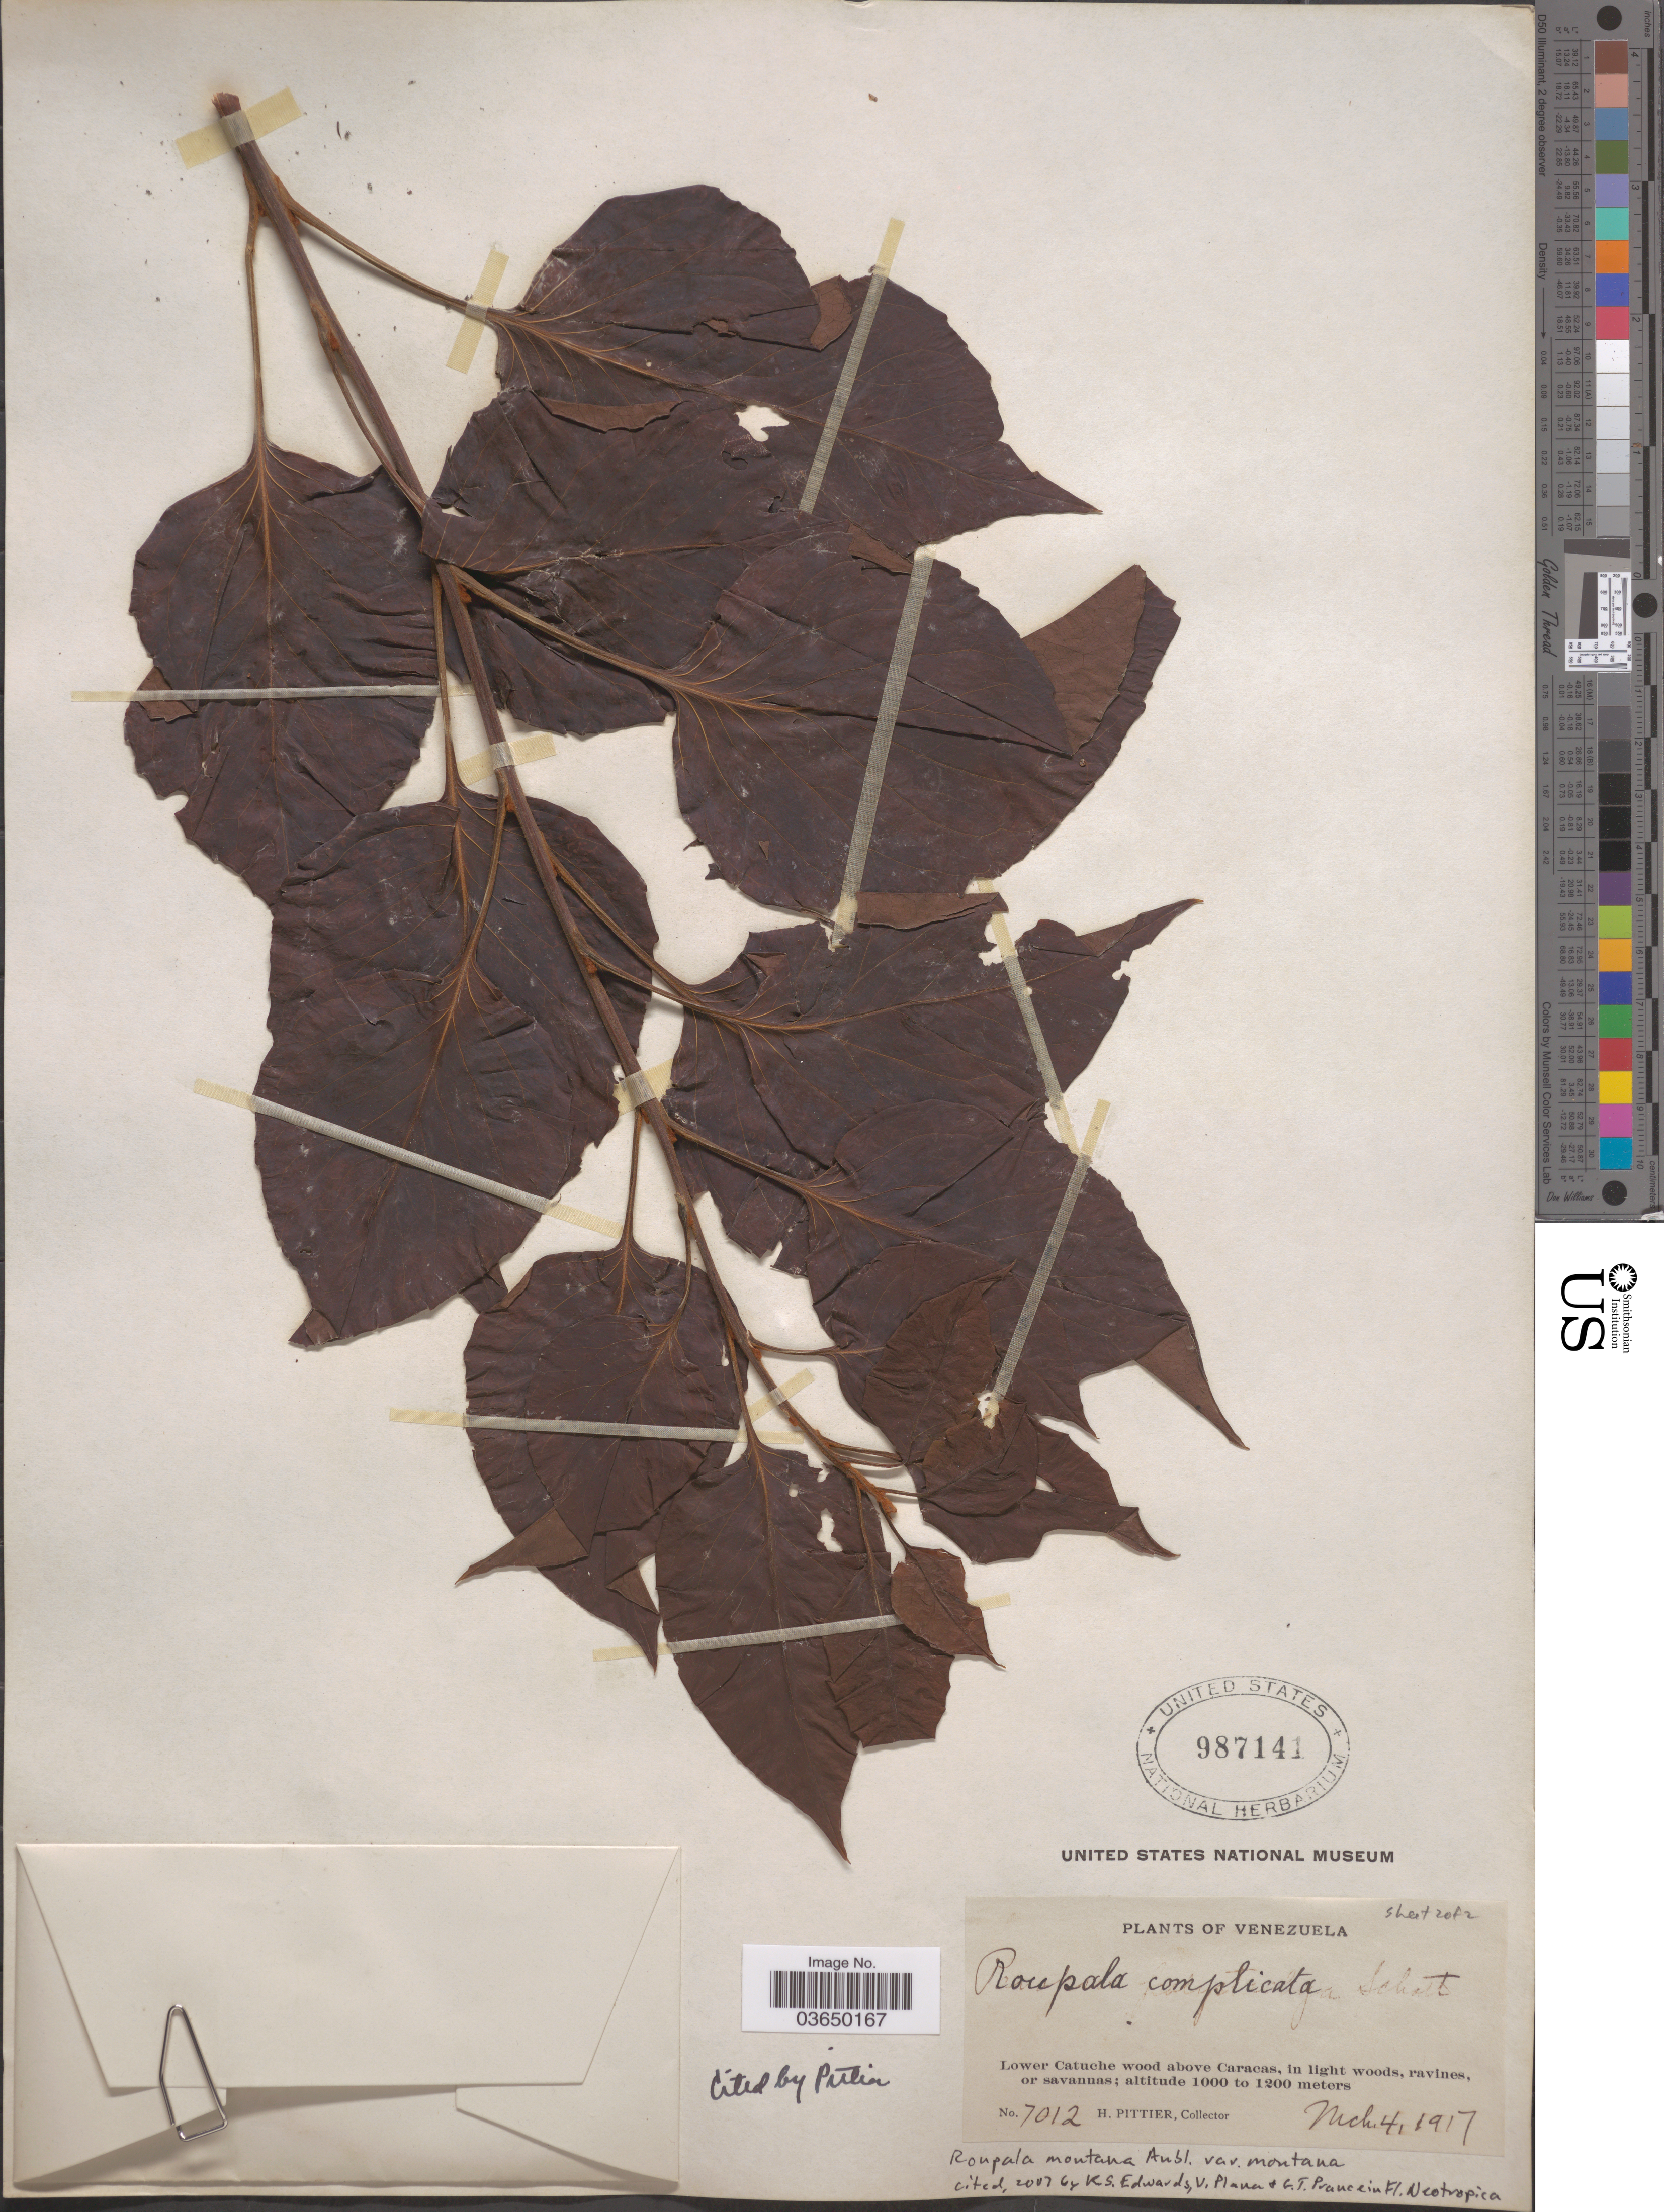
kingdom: Plantae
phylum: Tracheophyta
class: Magnoliopsida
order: Proteales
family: Proteaceae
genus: Roupala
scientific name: Roupala montana var. montana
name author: Aubl.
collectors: H. F. Pittier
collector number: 7012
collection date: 1917-03-04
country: Venezuela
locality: Lower Catuche wood above Caracas, in light woods, ravines or savannas.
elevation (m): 1000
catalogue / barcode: US 987141